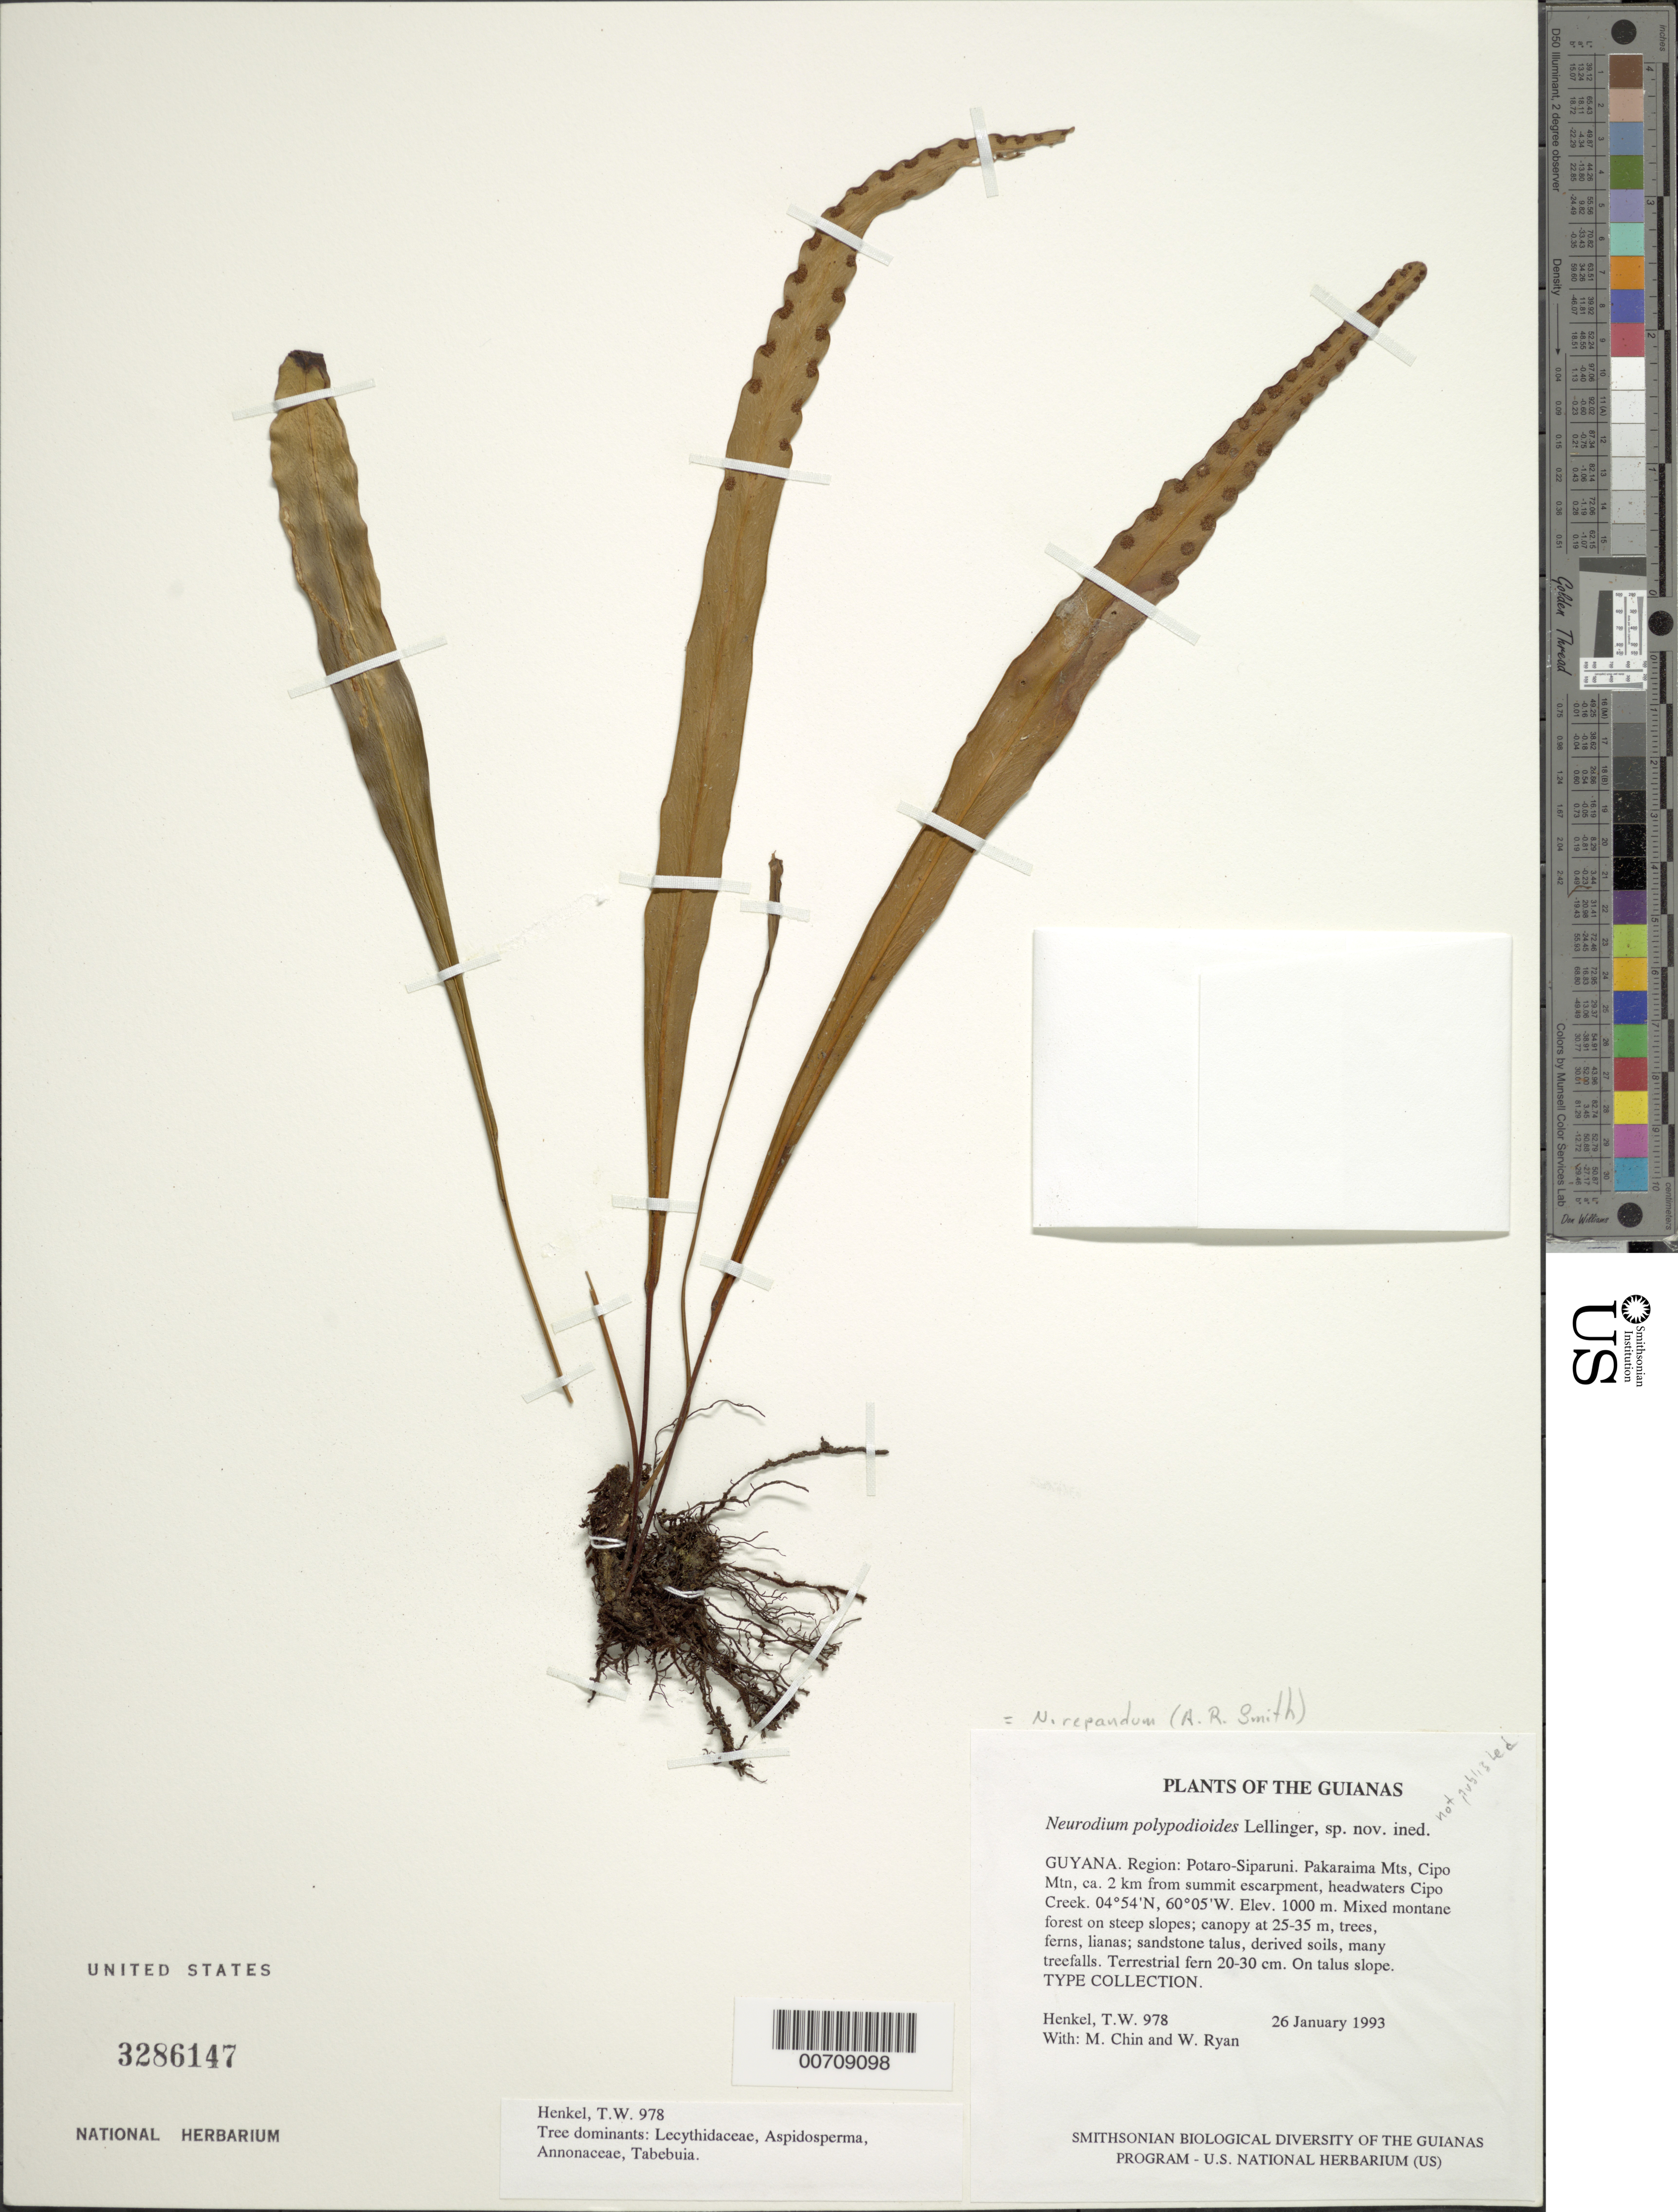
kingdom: Plantae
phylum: Tracheophyta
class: Polypodiopsida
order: Polypodiales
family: Polypodiaceae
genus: Pleopeltis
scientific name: Pleopeltis repanda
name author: A.R. Sm.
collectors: T. Henkel, M. Chin & W. Ryan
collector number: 978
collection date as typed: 26 January 1993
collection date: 1993-01-26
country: Guyana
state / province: Potaro-Siparuni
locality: Pakaraima Mts, Cipo Mtn, ca. 2 km from summit escarpment, headwaters Cipo Creek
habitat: Mixed montane forest on steep slopes; canopy at 25-35 m; sandstone talus, derived soils, many treefalls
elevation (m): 1000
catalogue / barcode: US 3286147